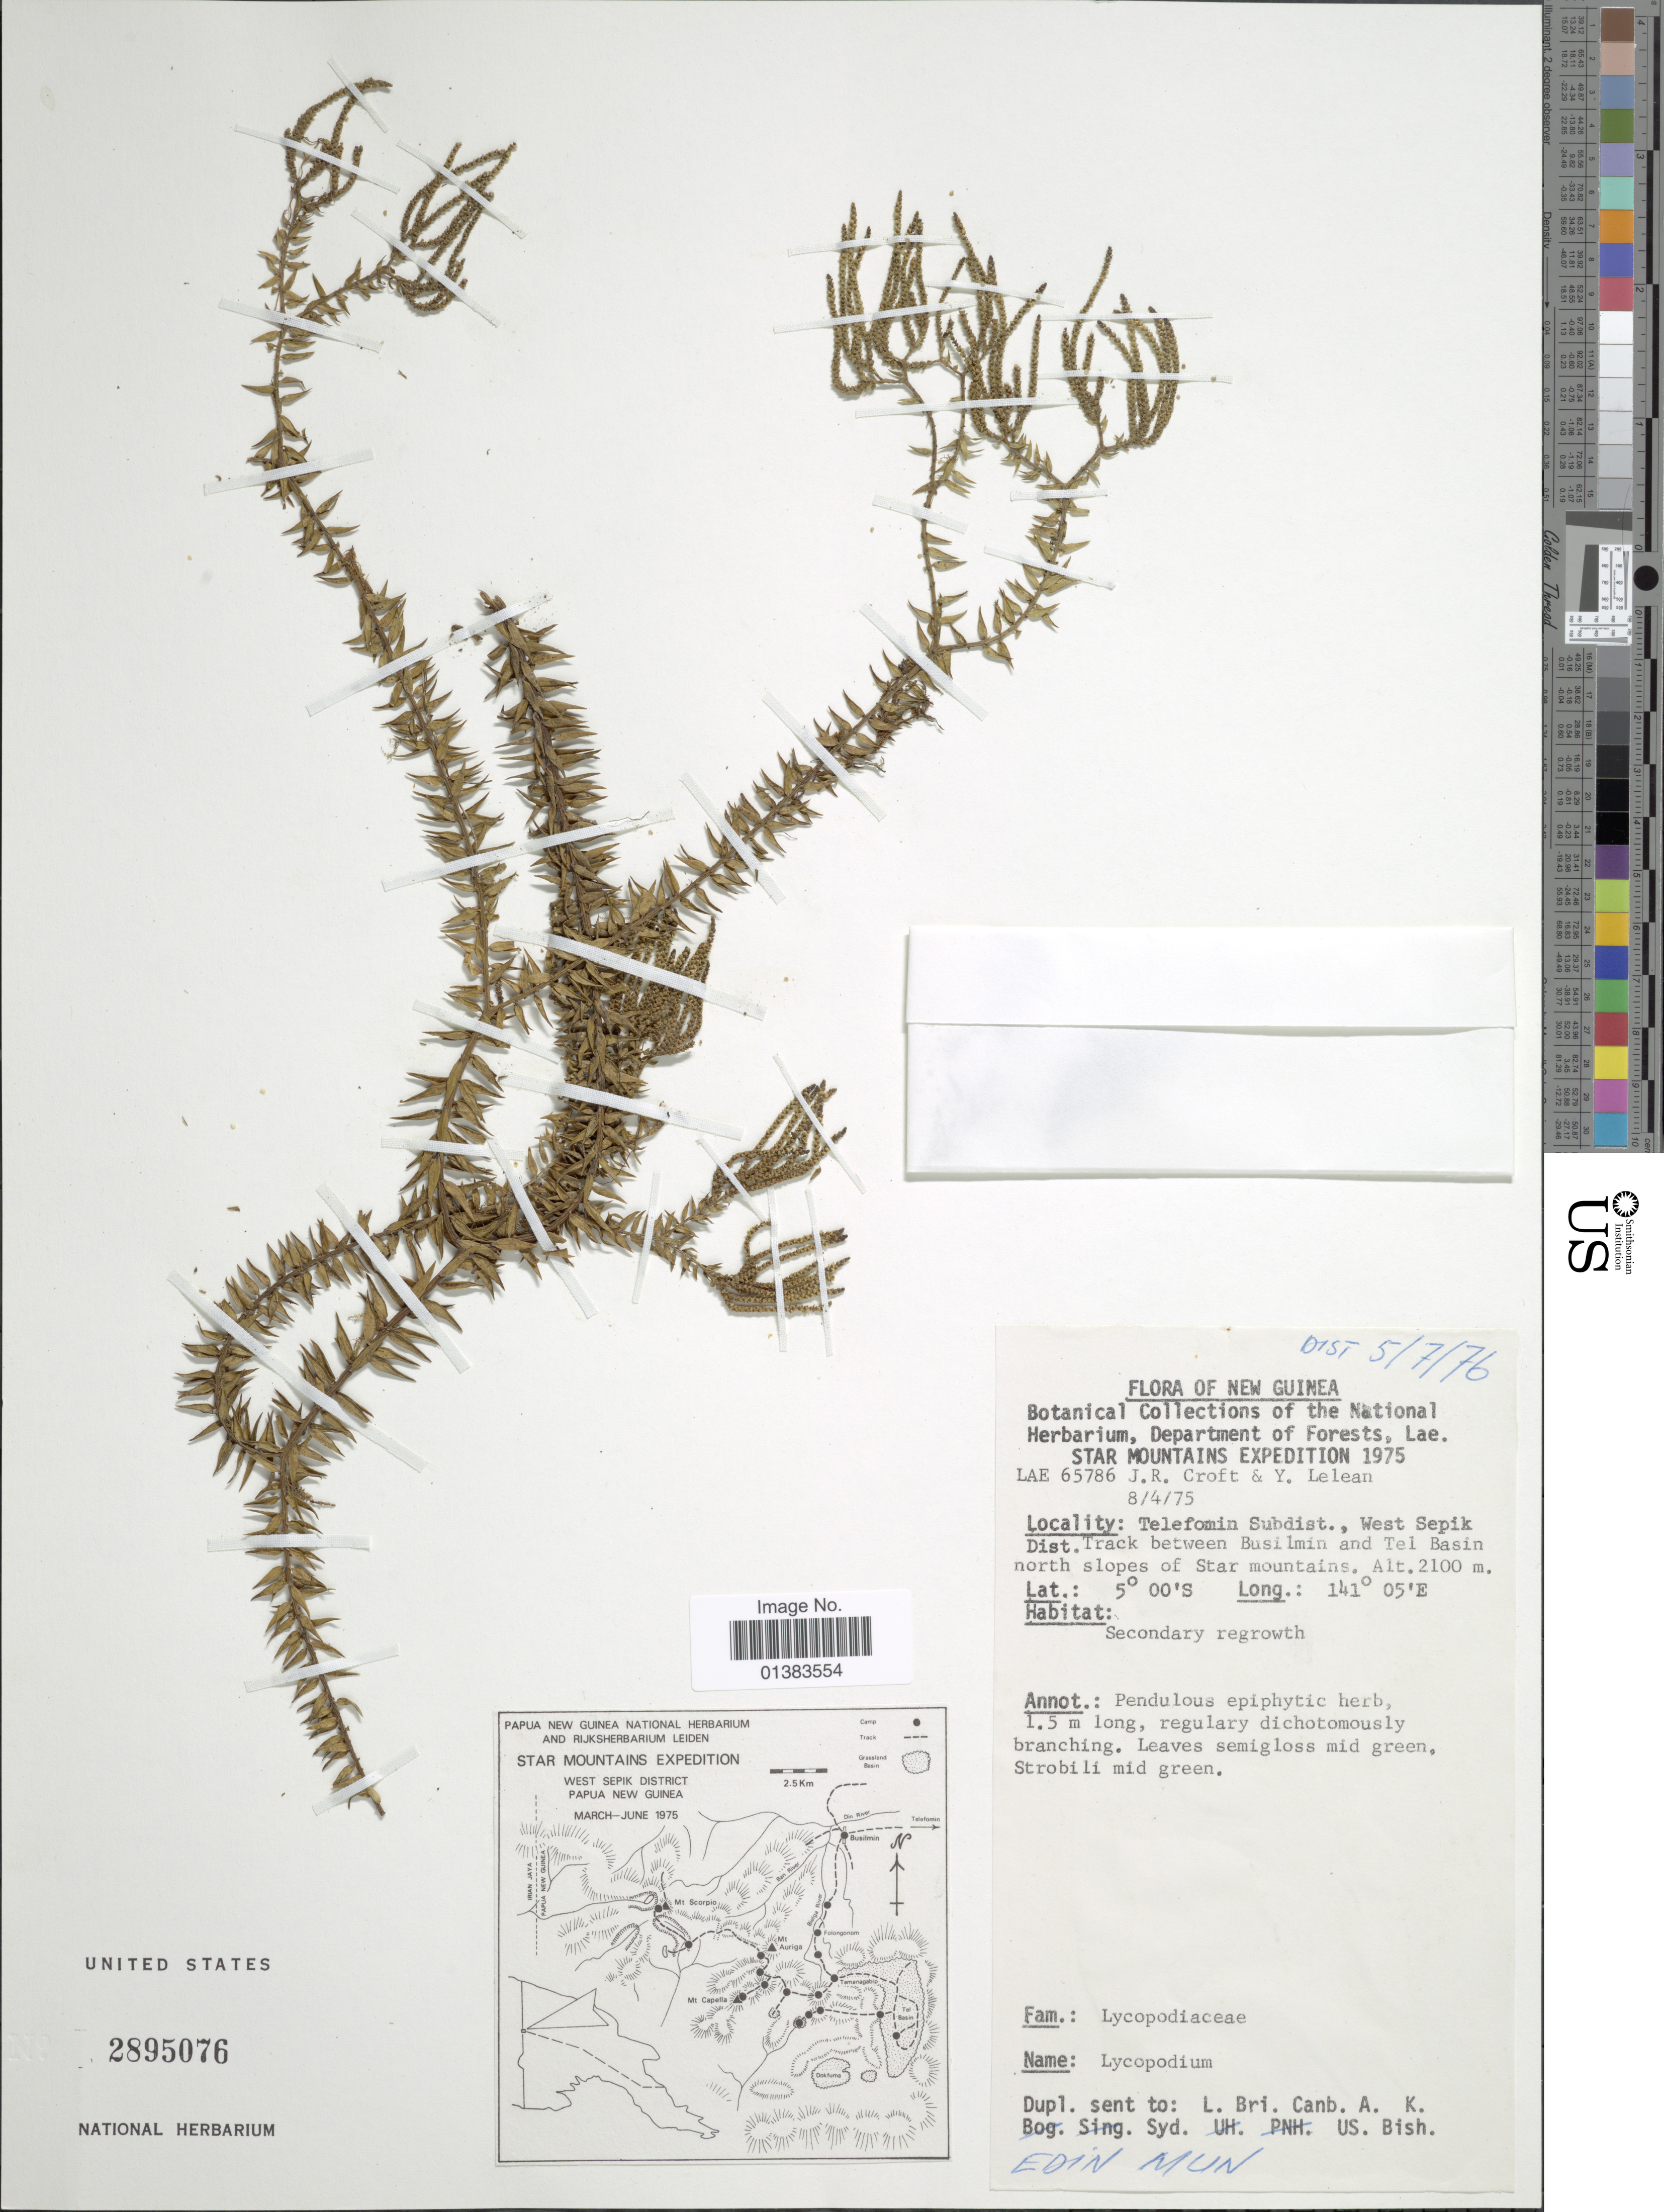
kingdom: Plantae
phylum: Tracheophyta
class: Lycopodiopsida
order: Lycopodiales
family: Lycopodiaceae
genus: Phlegmariurus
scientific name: Phlegmariurus ledermannii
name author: (Herter) A. R. Field & Bostock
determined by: Field, A. R.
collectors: J. R. Croft & Y. Lelean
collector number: LAE 65786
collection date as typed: Transcribed d/m/y: 8/4/75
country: Papua New Guinea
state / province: Sandaun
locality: New Guinea, Telefomin Subdist., Dist. Track between Busilmin and Tel Basin north slopes of Star mountains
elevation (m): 2100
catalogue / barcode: US 2895076